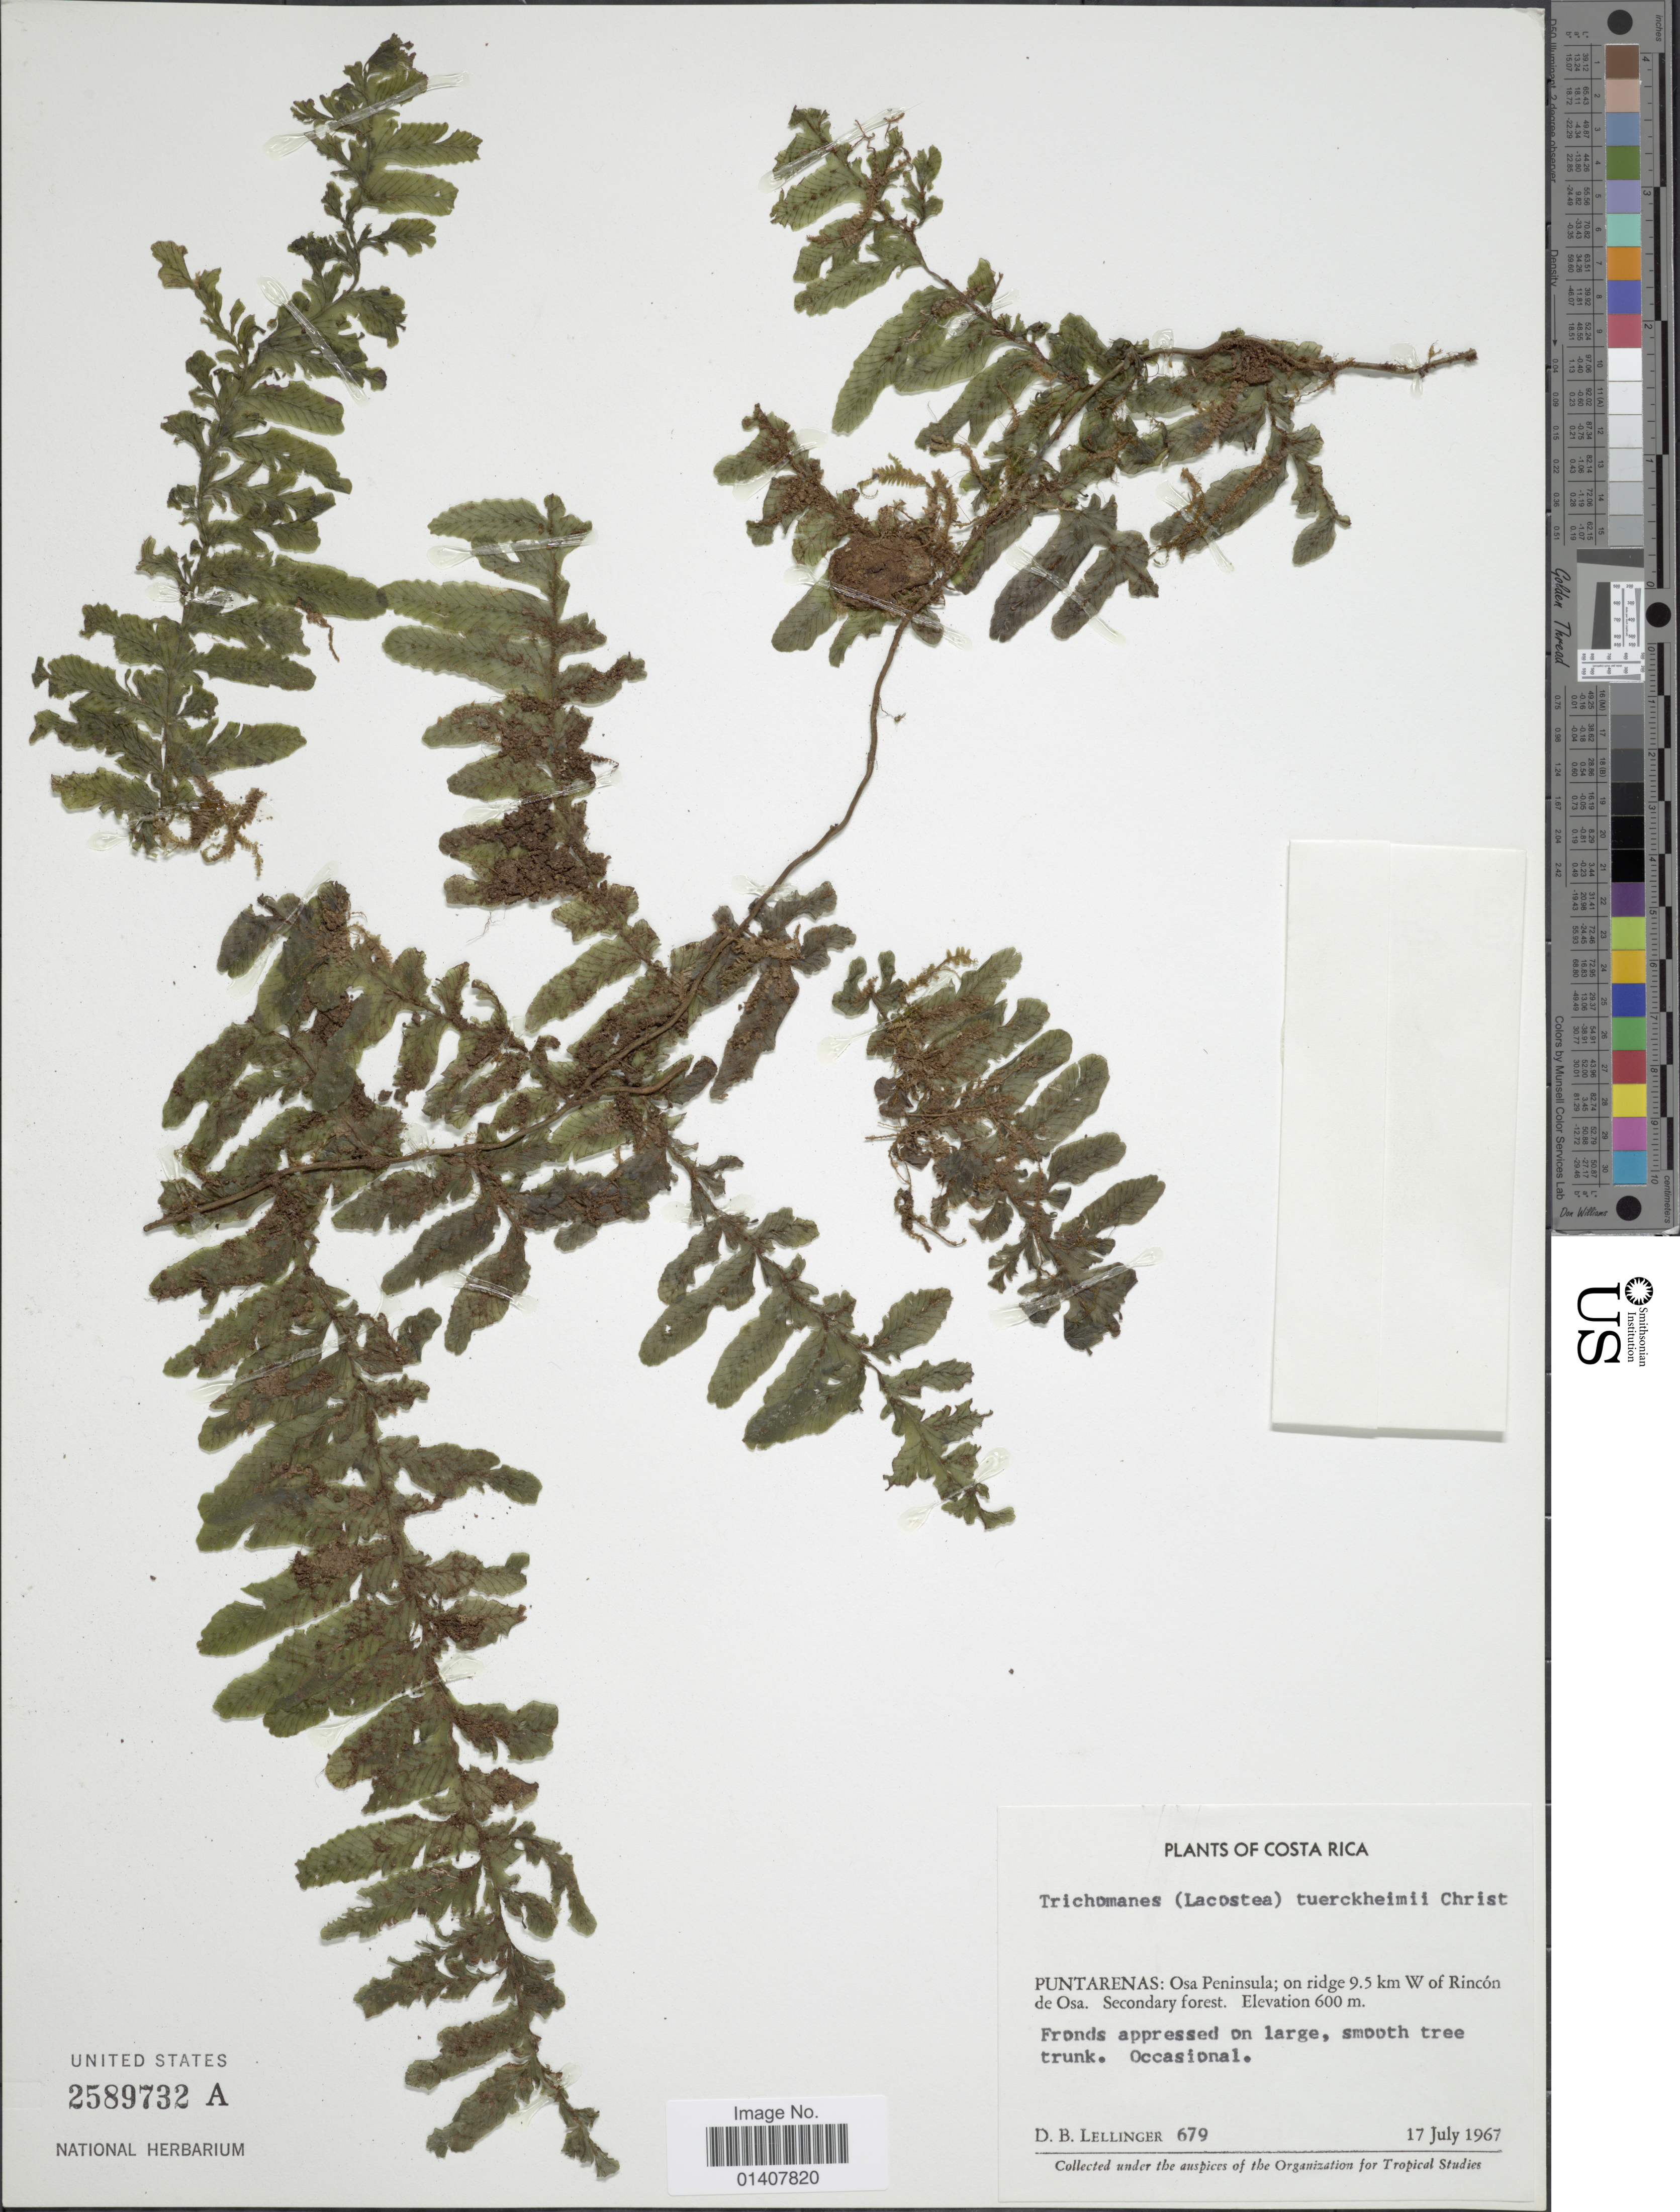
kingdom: Plantae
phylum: Tracheophyta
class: Polypodiopsida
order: Hymenophyllales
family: Hymenophyllaceae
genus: Trichomanes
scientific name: Trichomanes tuerckheimii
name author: Christ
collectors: D. B. Lellinger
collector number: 679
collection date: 1967-07-17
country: Costa Rica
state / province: Puntarenas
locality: Puntarenas: Osa Peninsula; on ridge 9.5 km W of Rincón de Osa, secondary forest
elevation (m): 600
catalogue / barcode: US 2589732A